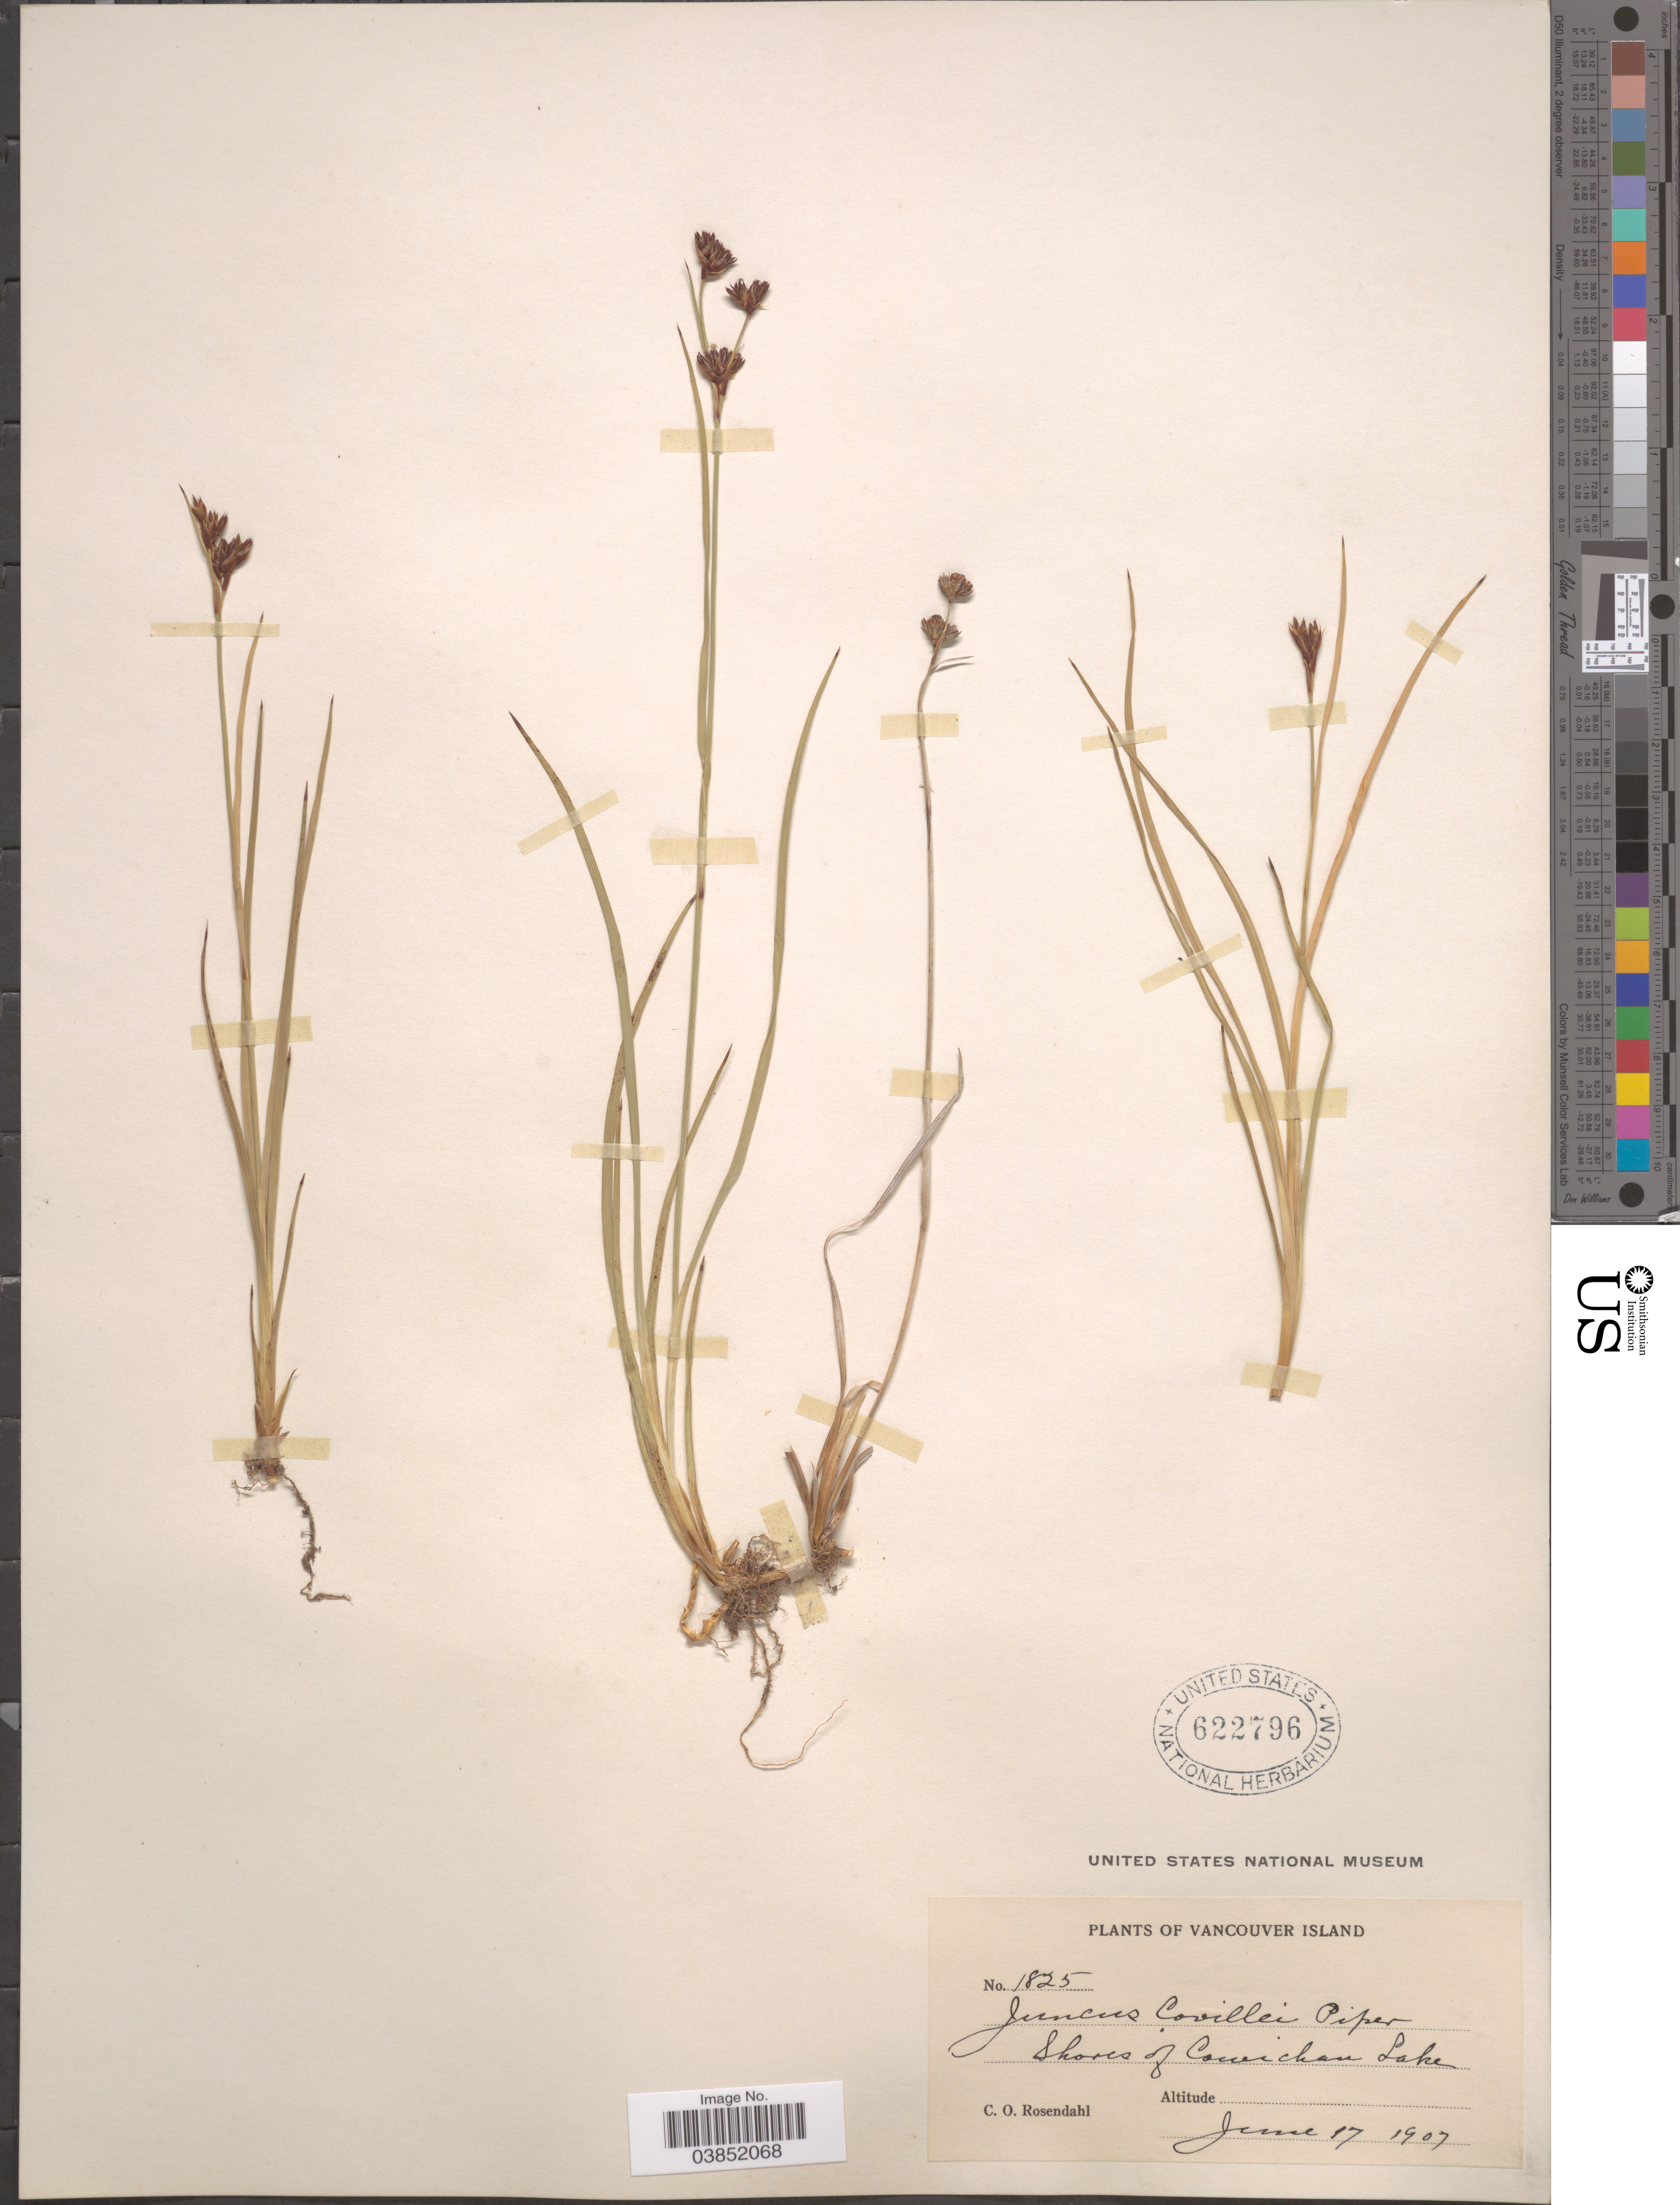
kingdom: Plantae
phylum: Tracheophyta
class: Liliopsida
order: Poales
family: Juncaceae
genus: Juncus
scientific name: Juncus covillei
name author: Piper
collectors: C. O. Rosendahl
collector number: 1825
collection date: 1907-06-17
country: Canada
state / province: British Columbia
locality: Vancouver Island. Shores of Cowichan Lake.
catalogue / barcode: US 622796